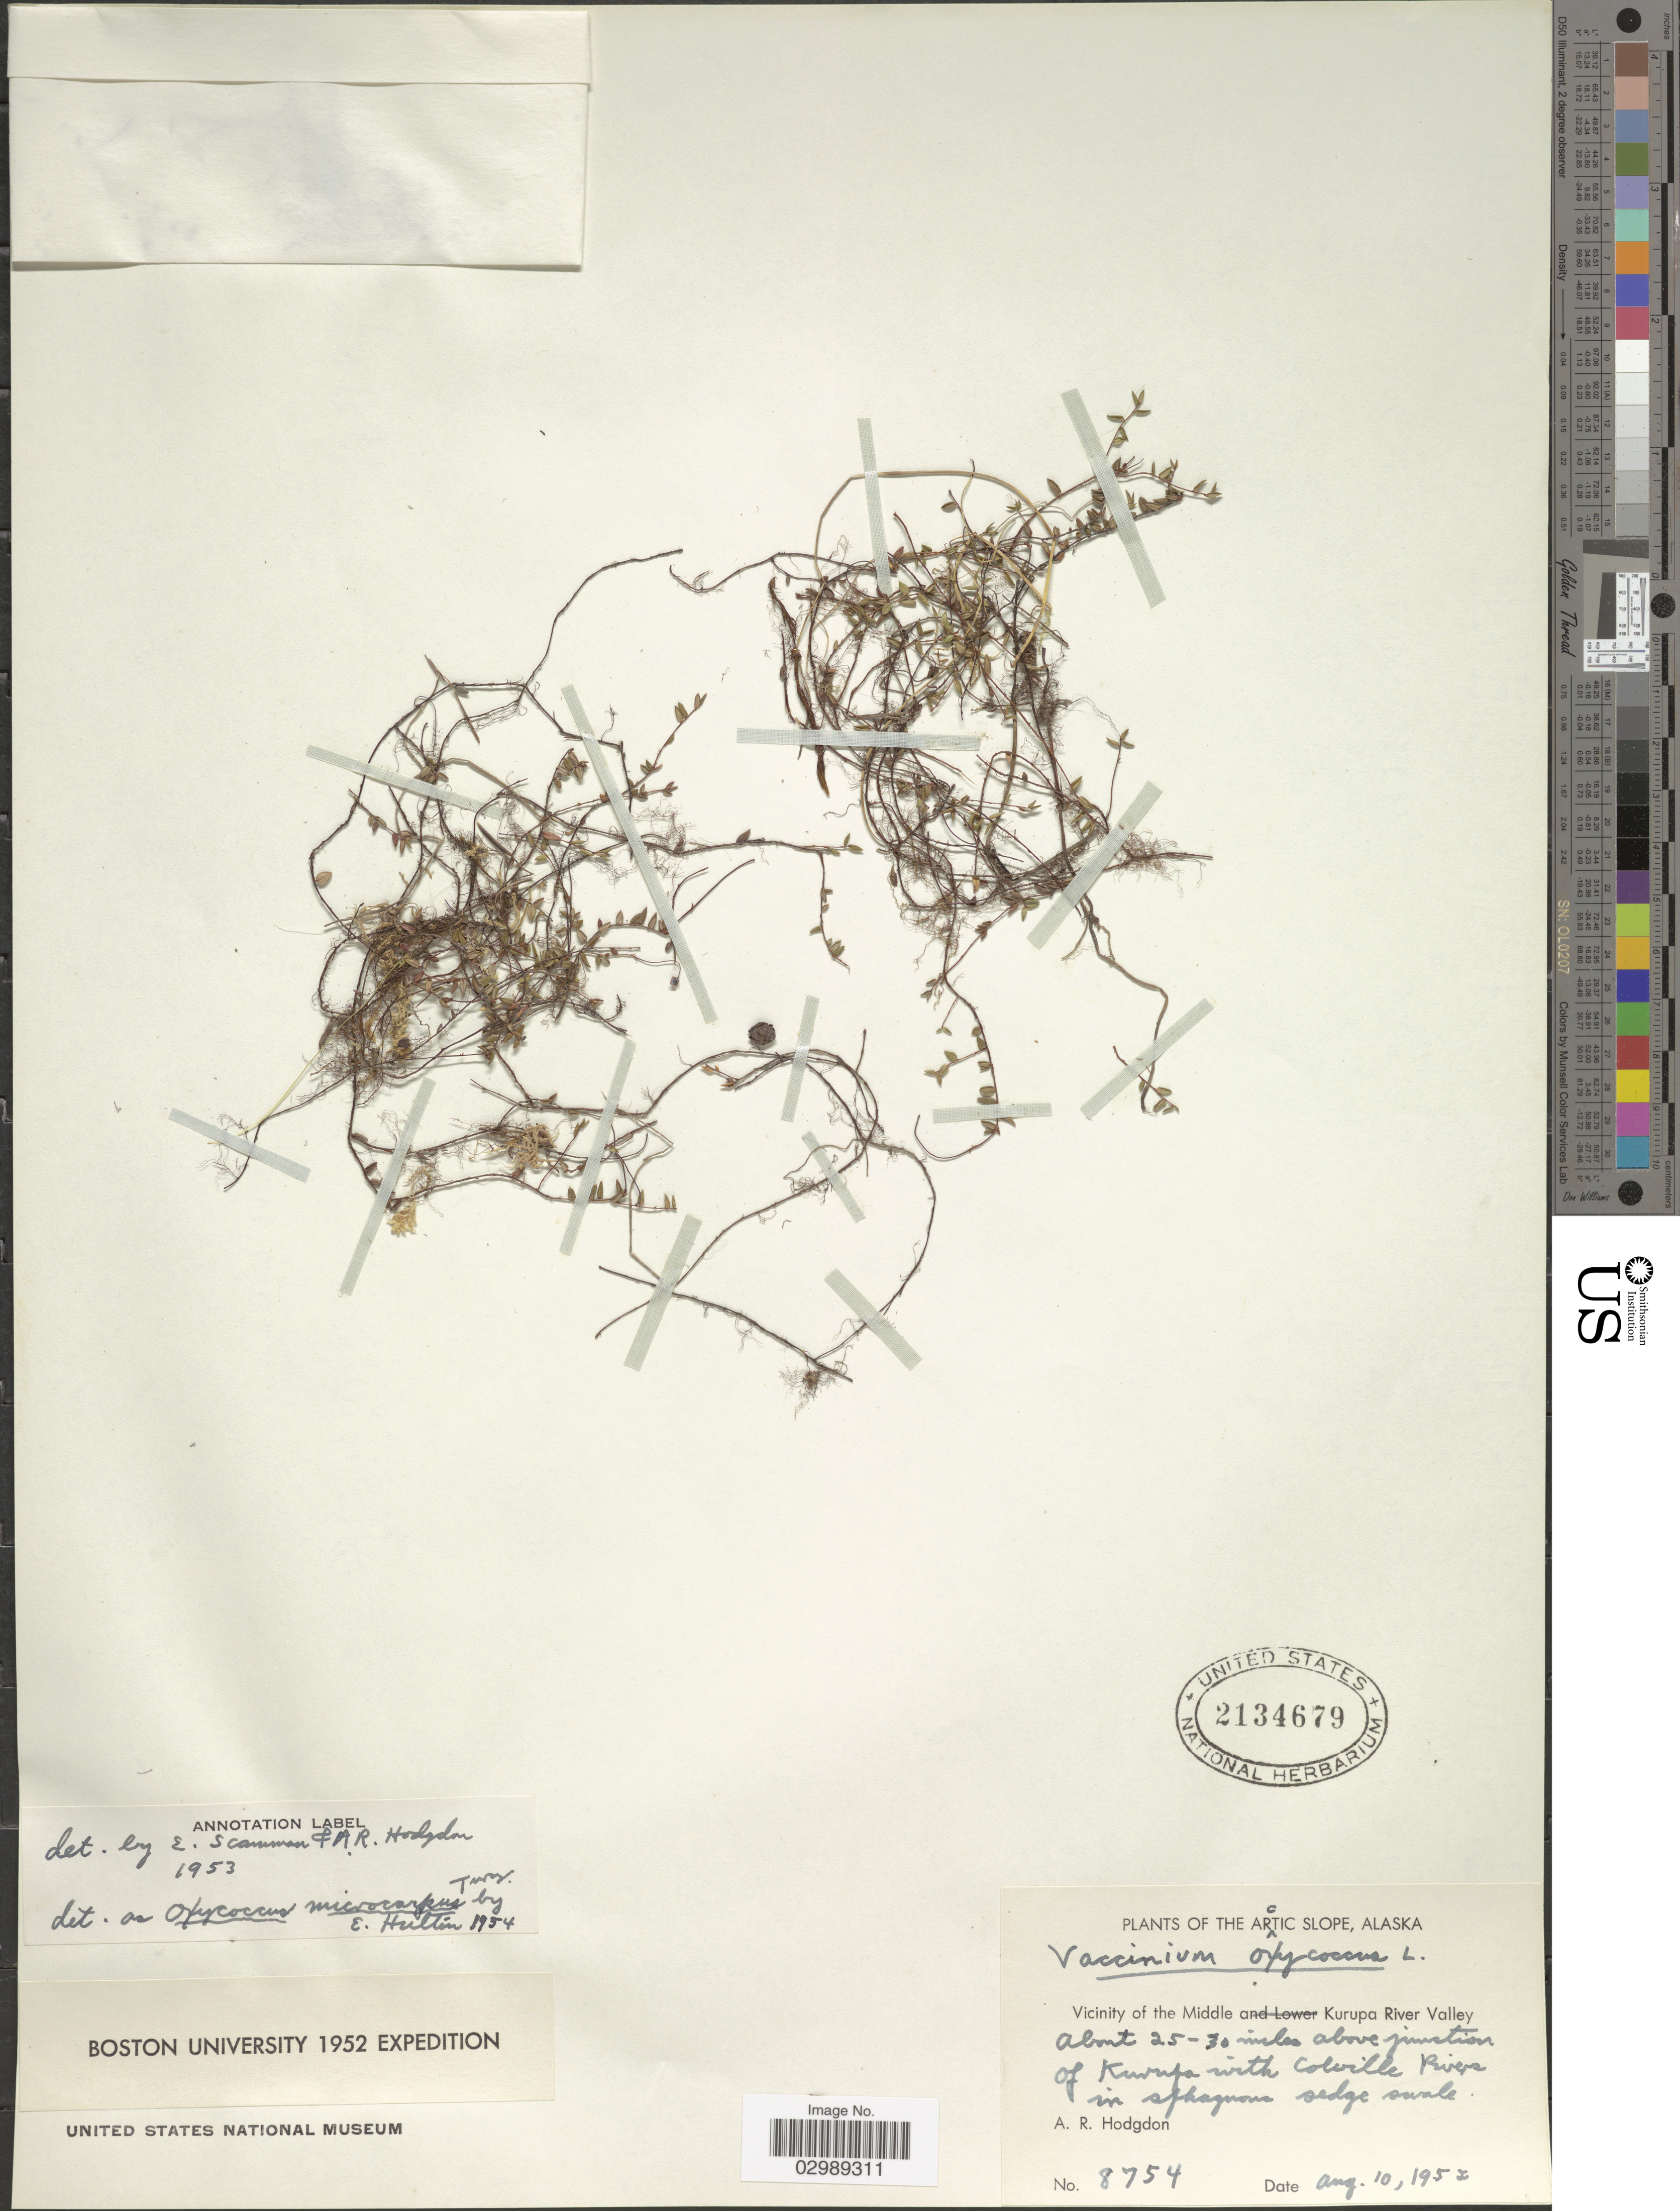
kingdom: Plantae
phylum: Tracheophyta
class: Magnoliopsida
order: Ericales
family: Ericaceae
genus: Vaccinium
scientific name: Vaccinium oxycoccos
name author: L.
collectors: A. R. Hodgdon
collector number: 8754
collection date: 1952-08-10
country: United States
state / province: Alaska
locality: Arctic Slope, Vicinity of the Middle Kurupa River Valley, about 25-30 miles above junction of Kurupa with Colville River in sphagnum sedge swale.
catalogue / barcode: US 2134679